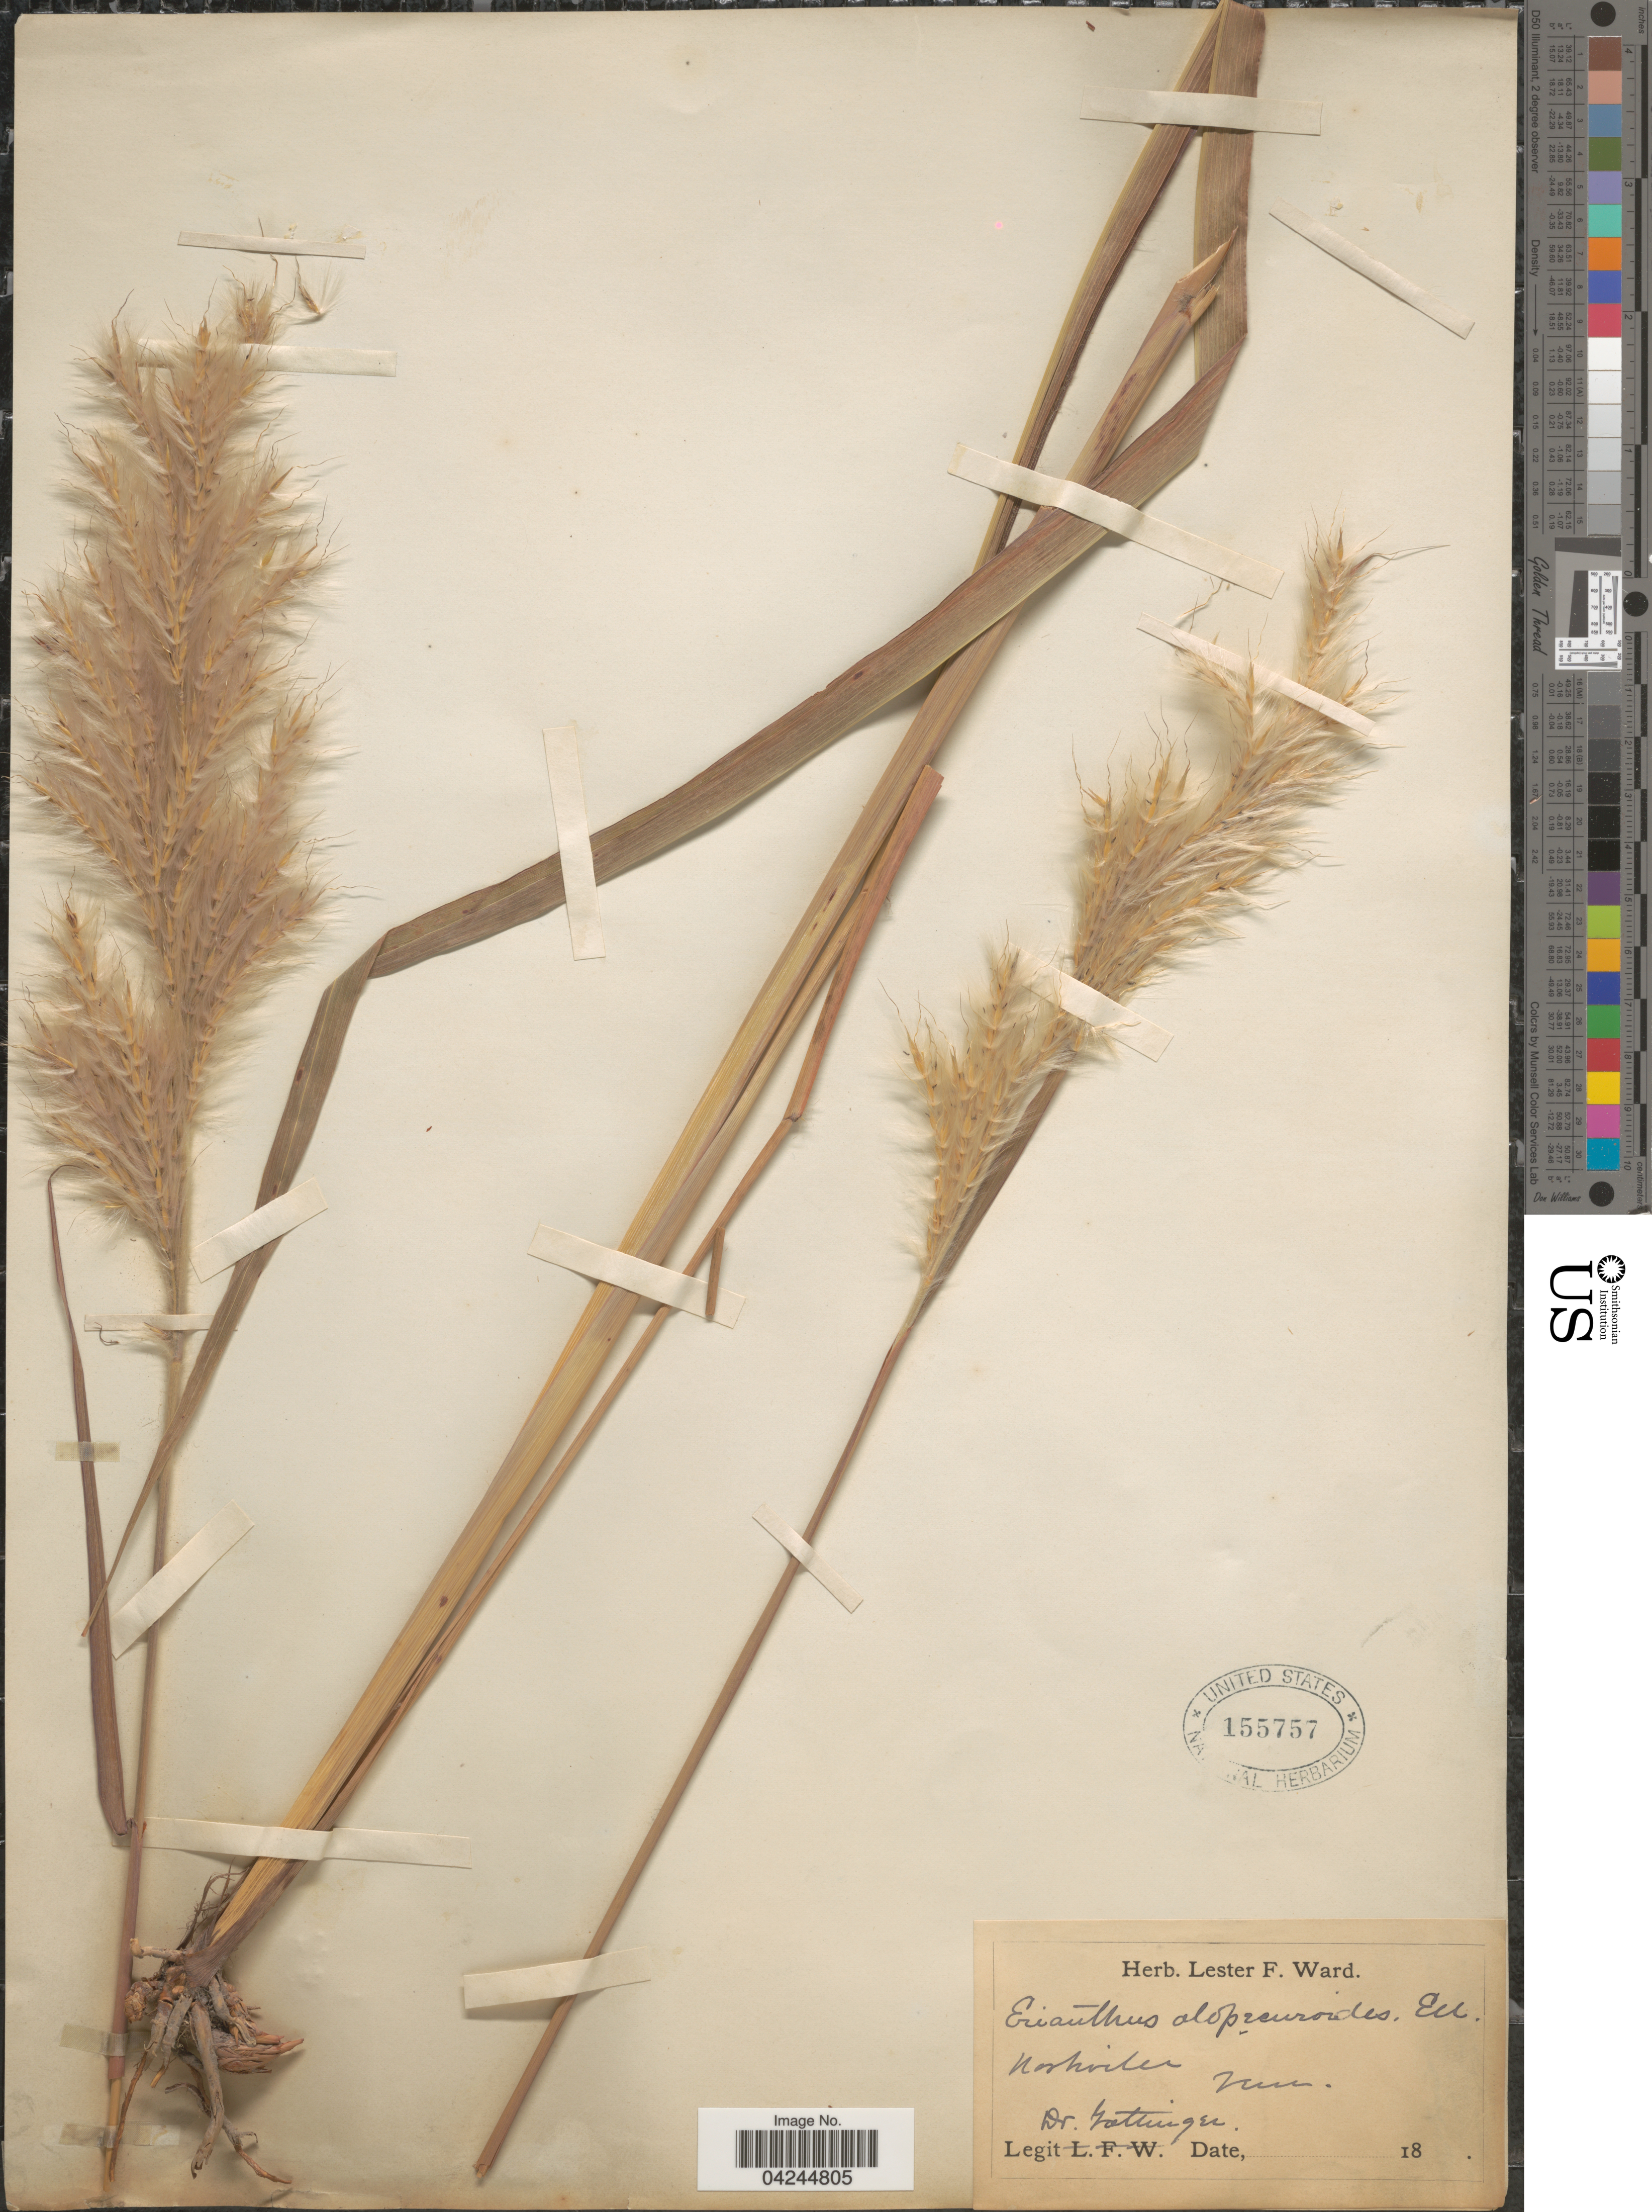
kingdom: Plantae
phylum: Tracheophyta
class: Liliopsida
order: Poales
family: Poaceae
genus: Erianthus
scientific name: Erianthus alopecuroides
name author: Elliott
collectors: Gattinger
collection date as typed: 18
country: United States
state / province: Tennessee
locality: Nashville.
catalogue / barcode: US 155757